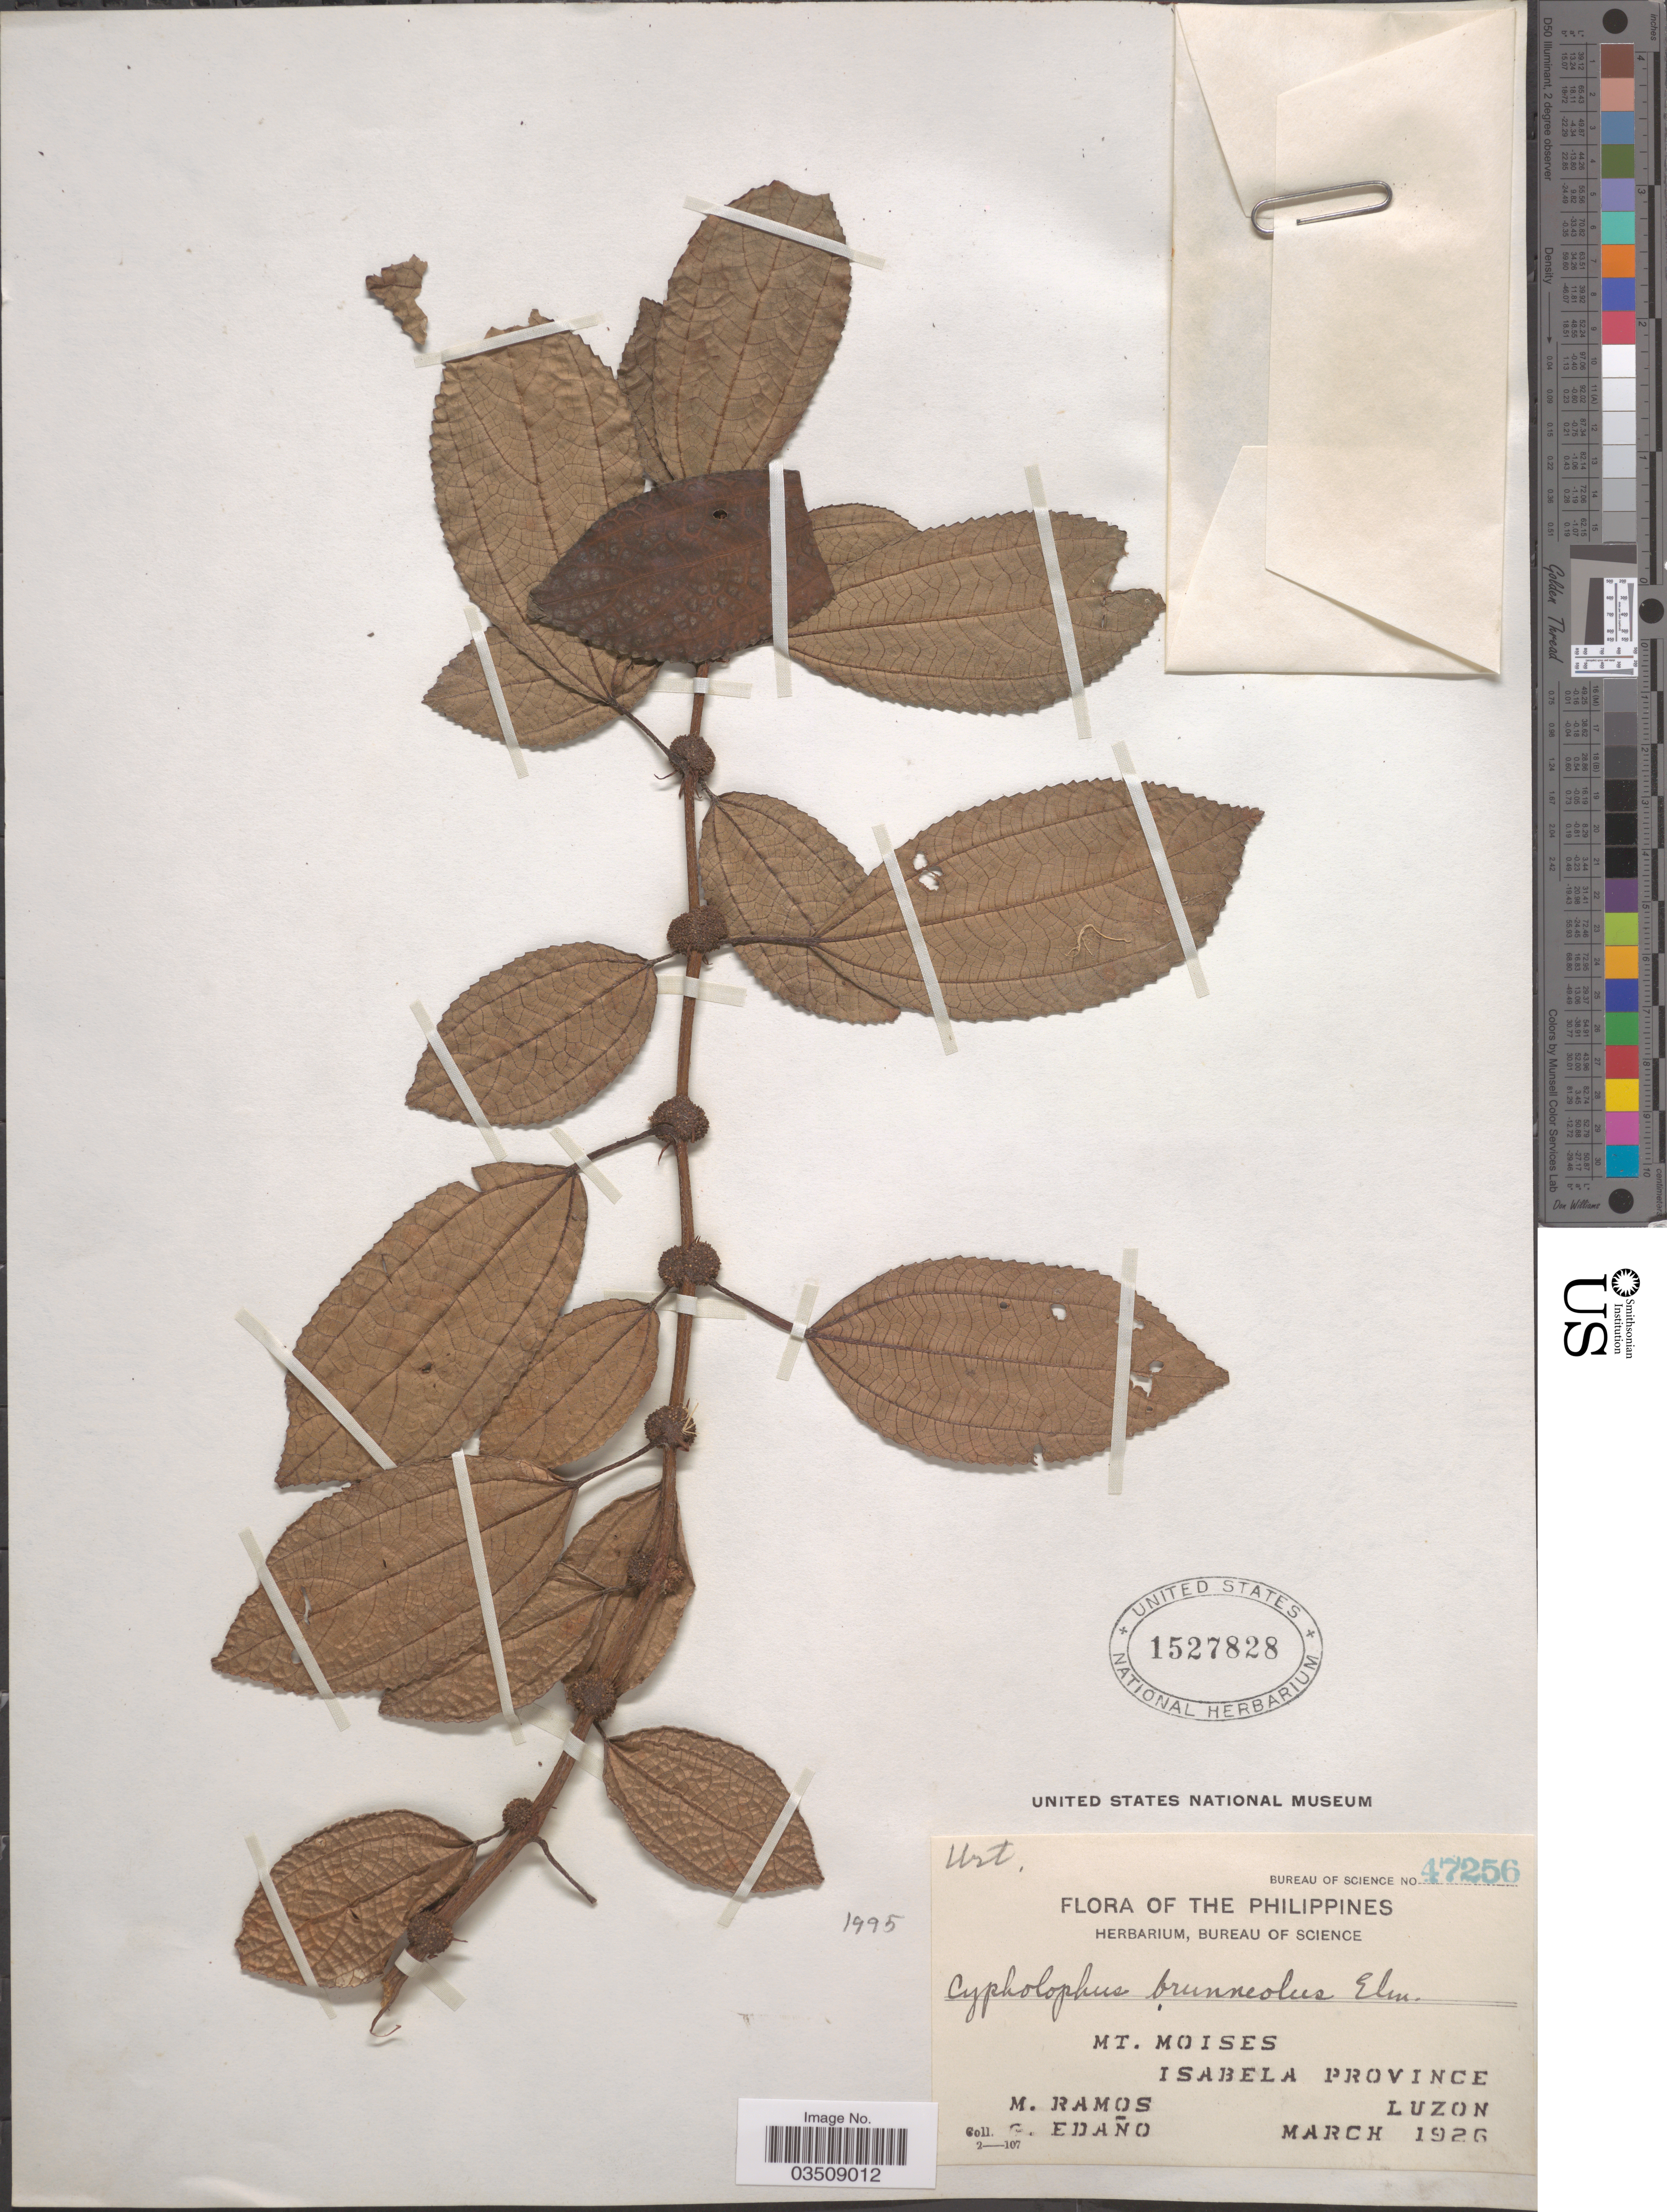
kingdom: Plantae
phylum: Tracheophyta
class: Magnoliopsida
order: Rosales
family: Urticaceae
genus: Cypholophus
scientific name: Cypholophus brunneolus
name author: Elmer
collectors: M. Ramos & G. Edaño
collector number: Bureau of Science 47256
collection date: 1926-03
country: Philippines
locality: Mt. Moises, Isabela Province, Luzon.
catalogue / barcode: US 1527828